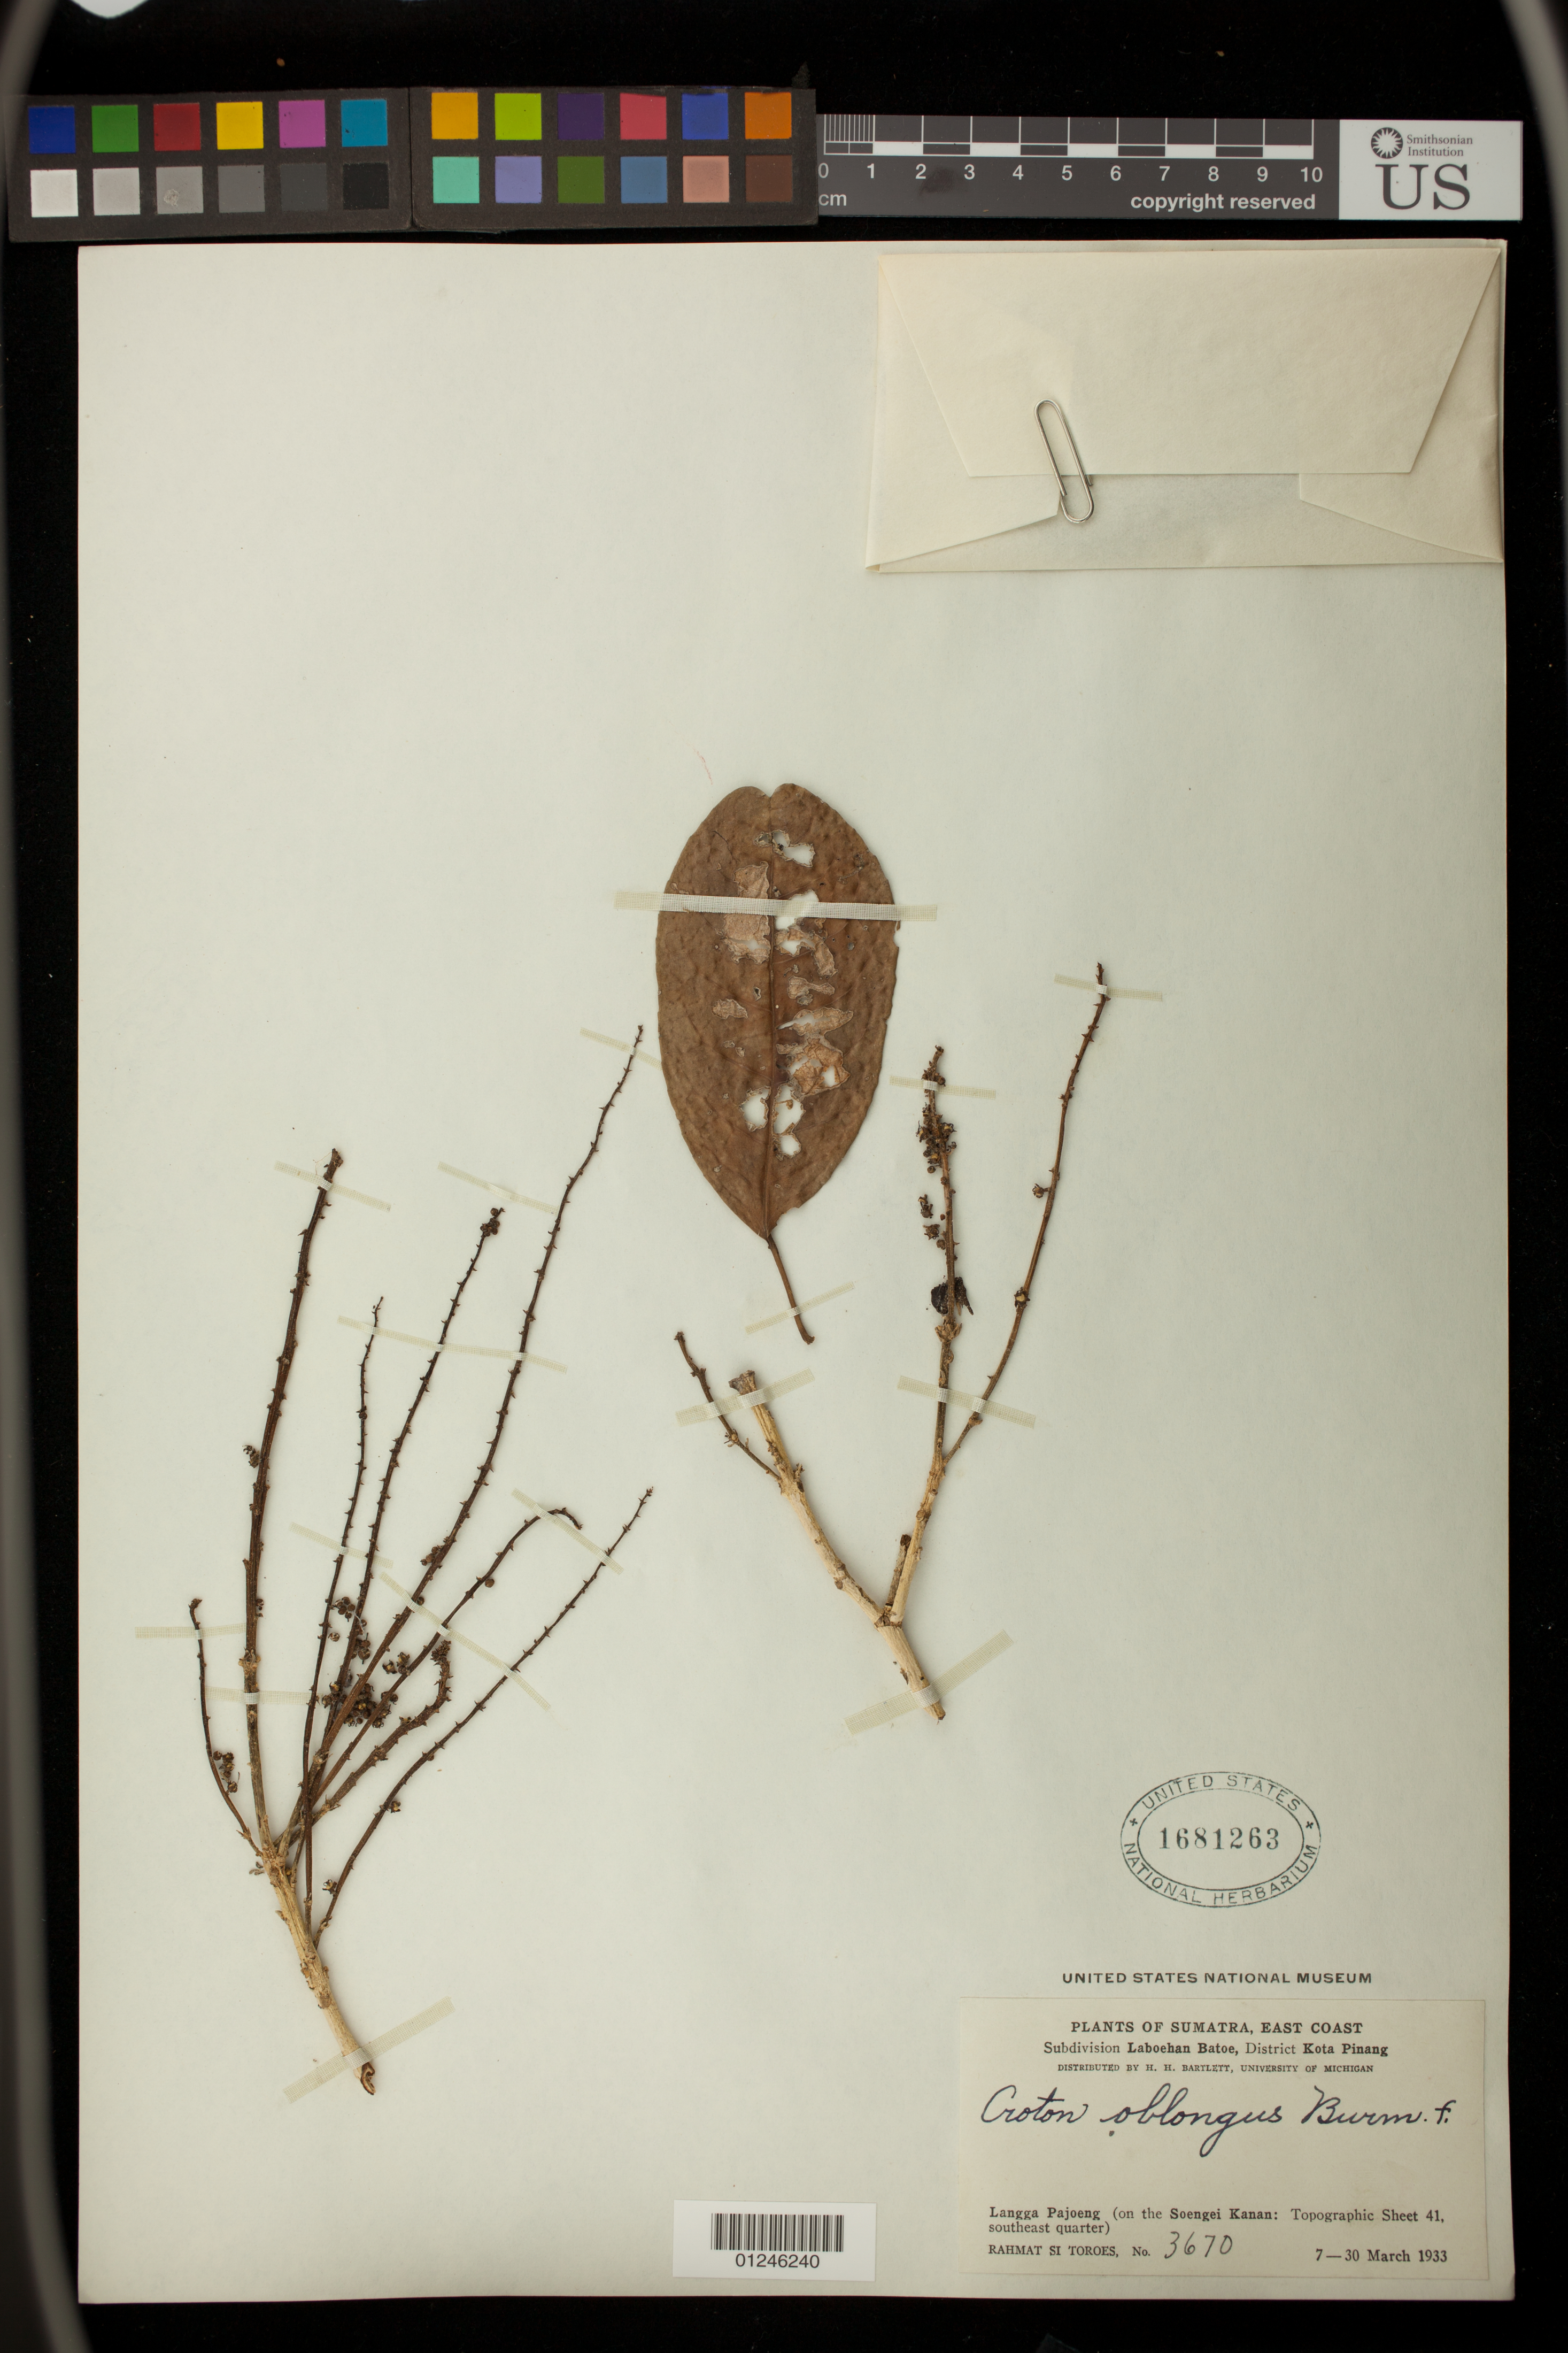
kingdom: Plantae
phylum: Tracheophyta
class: Magnoliopsida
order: Malpighiales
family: Euphorbiaceae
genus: Croton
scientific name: Croton oblongus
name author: Burm. f.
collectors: Rahmat Si Boeea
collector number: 3670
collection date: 1933-03-07/1933-03-30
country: Indonesia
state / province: Sumatra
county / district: Sumatera Utara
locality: Sumatra, Subdivision Laboehan Batoe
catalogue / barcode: US 1681263